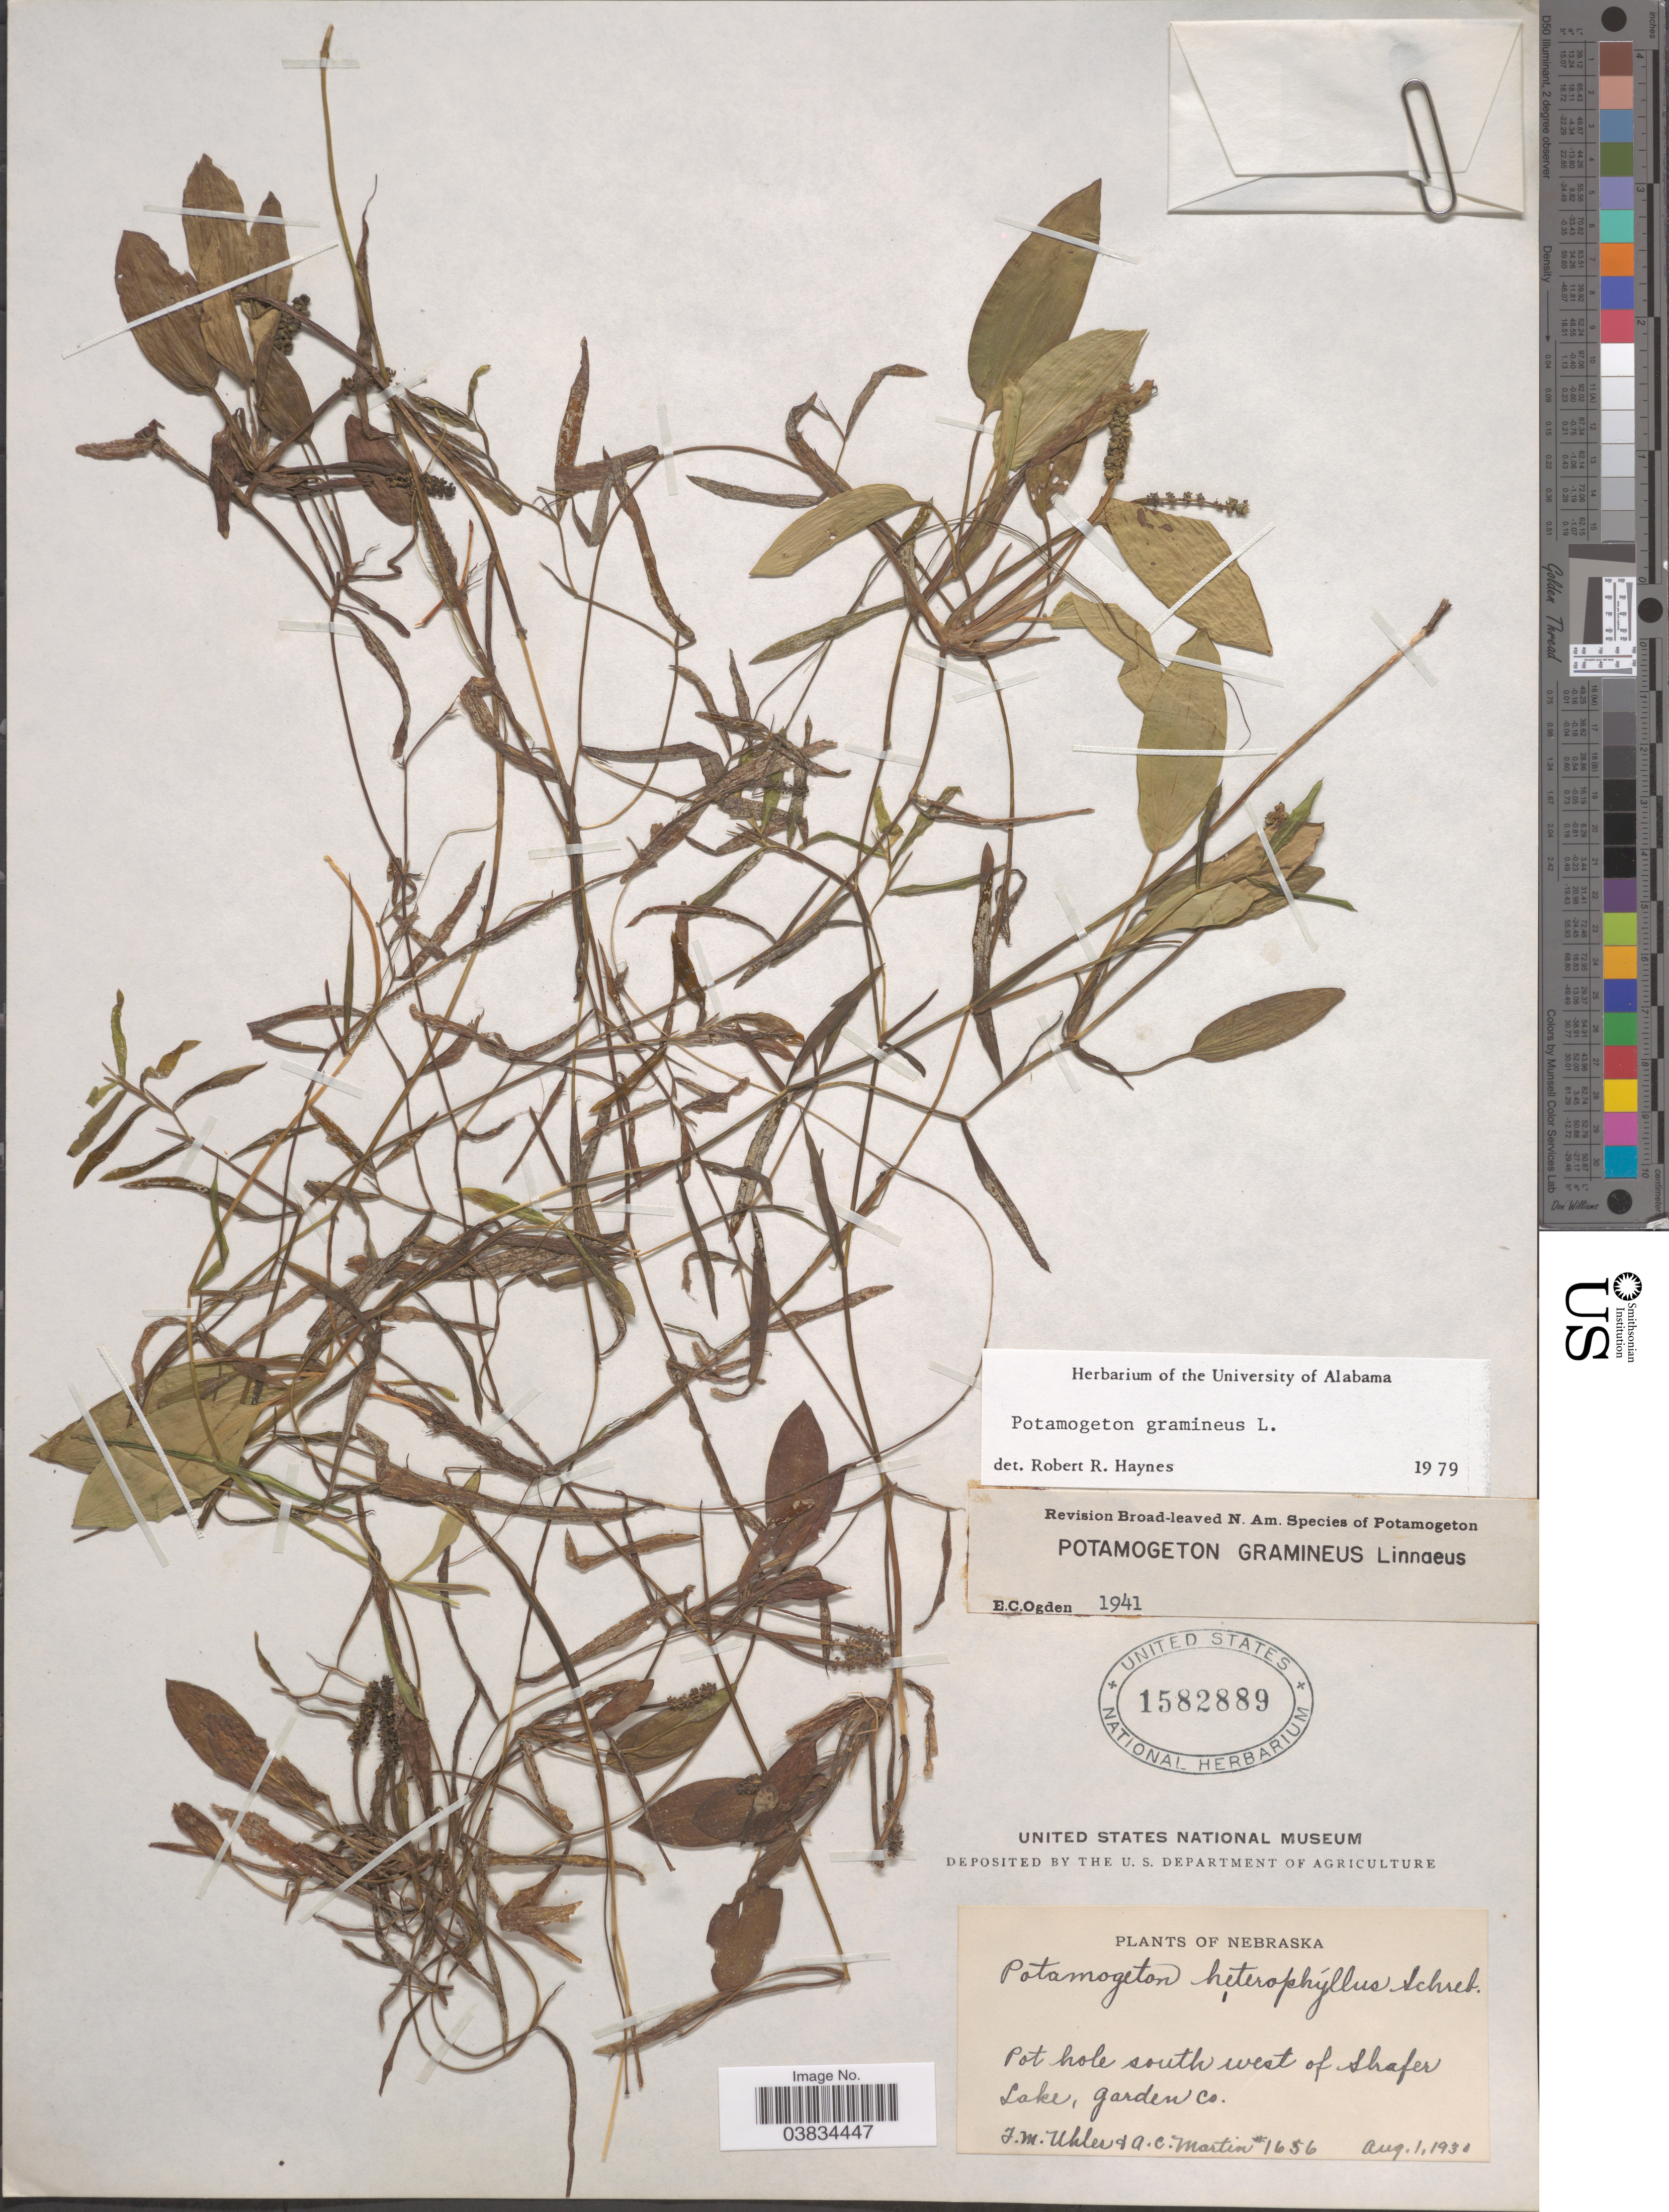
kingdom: Plantae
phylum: Tracheophyta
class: Liliopsida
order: Alismatales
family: Potamogetonaceae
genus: Potamogeton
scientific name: Potamogeton gramineus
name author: L.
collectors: F. M. Uhler & A. C. Martin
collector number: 1656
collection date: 1930-08-01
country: United States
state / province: Nebraska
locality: Pot hole south west of Shafer Lake, Garden Co.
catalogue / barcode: US 1582889